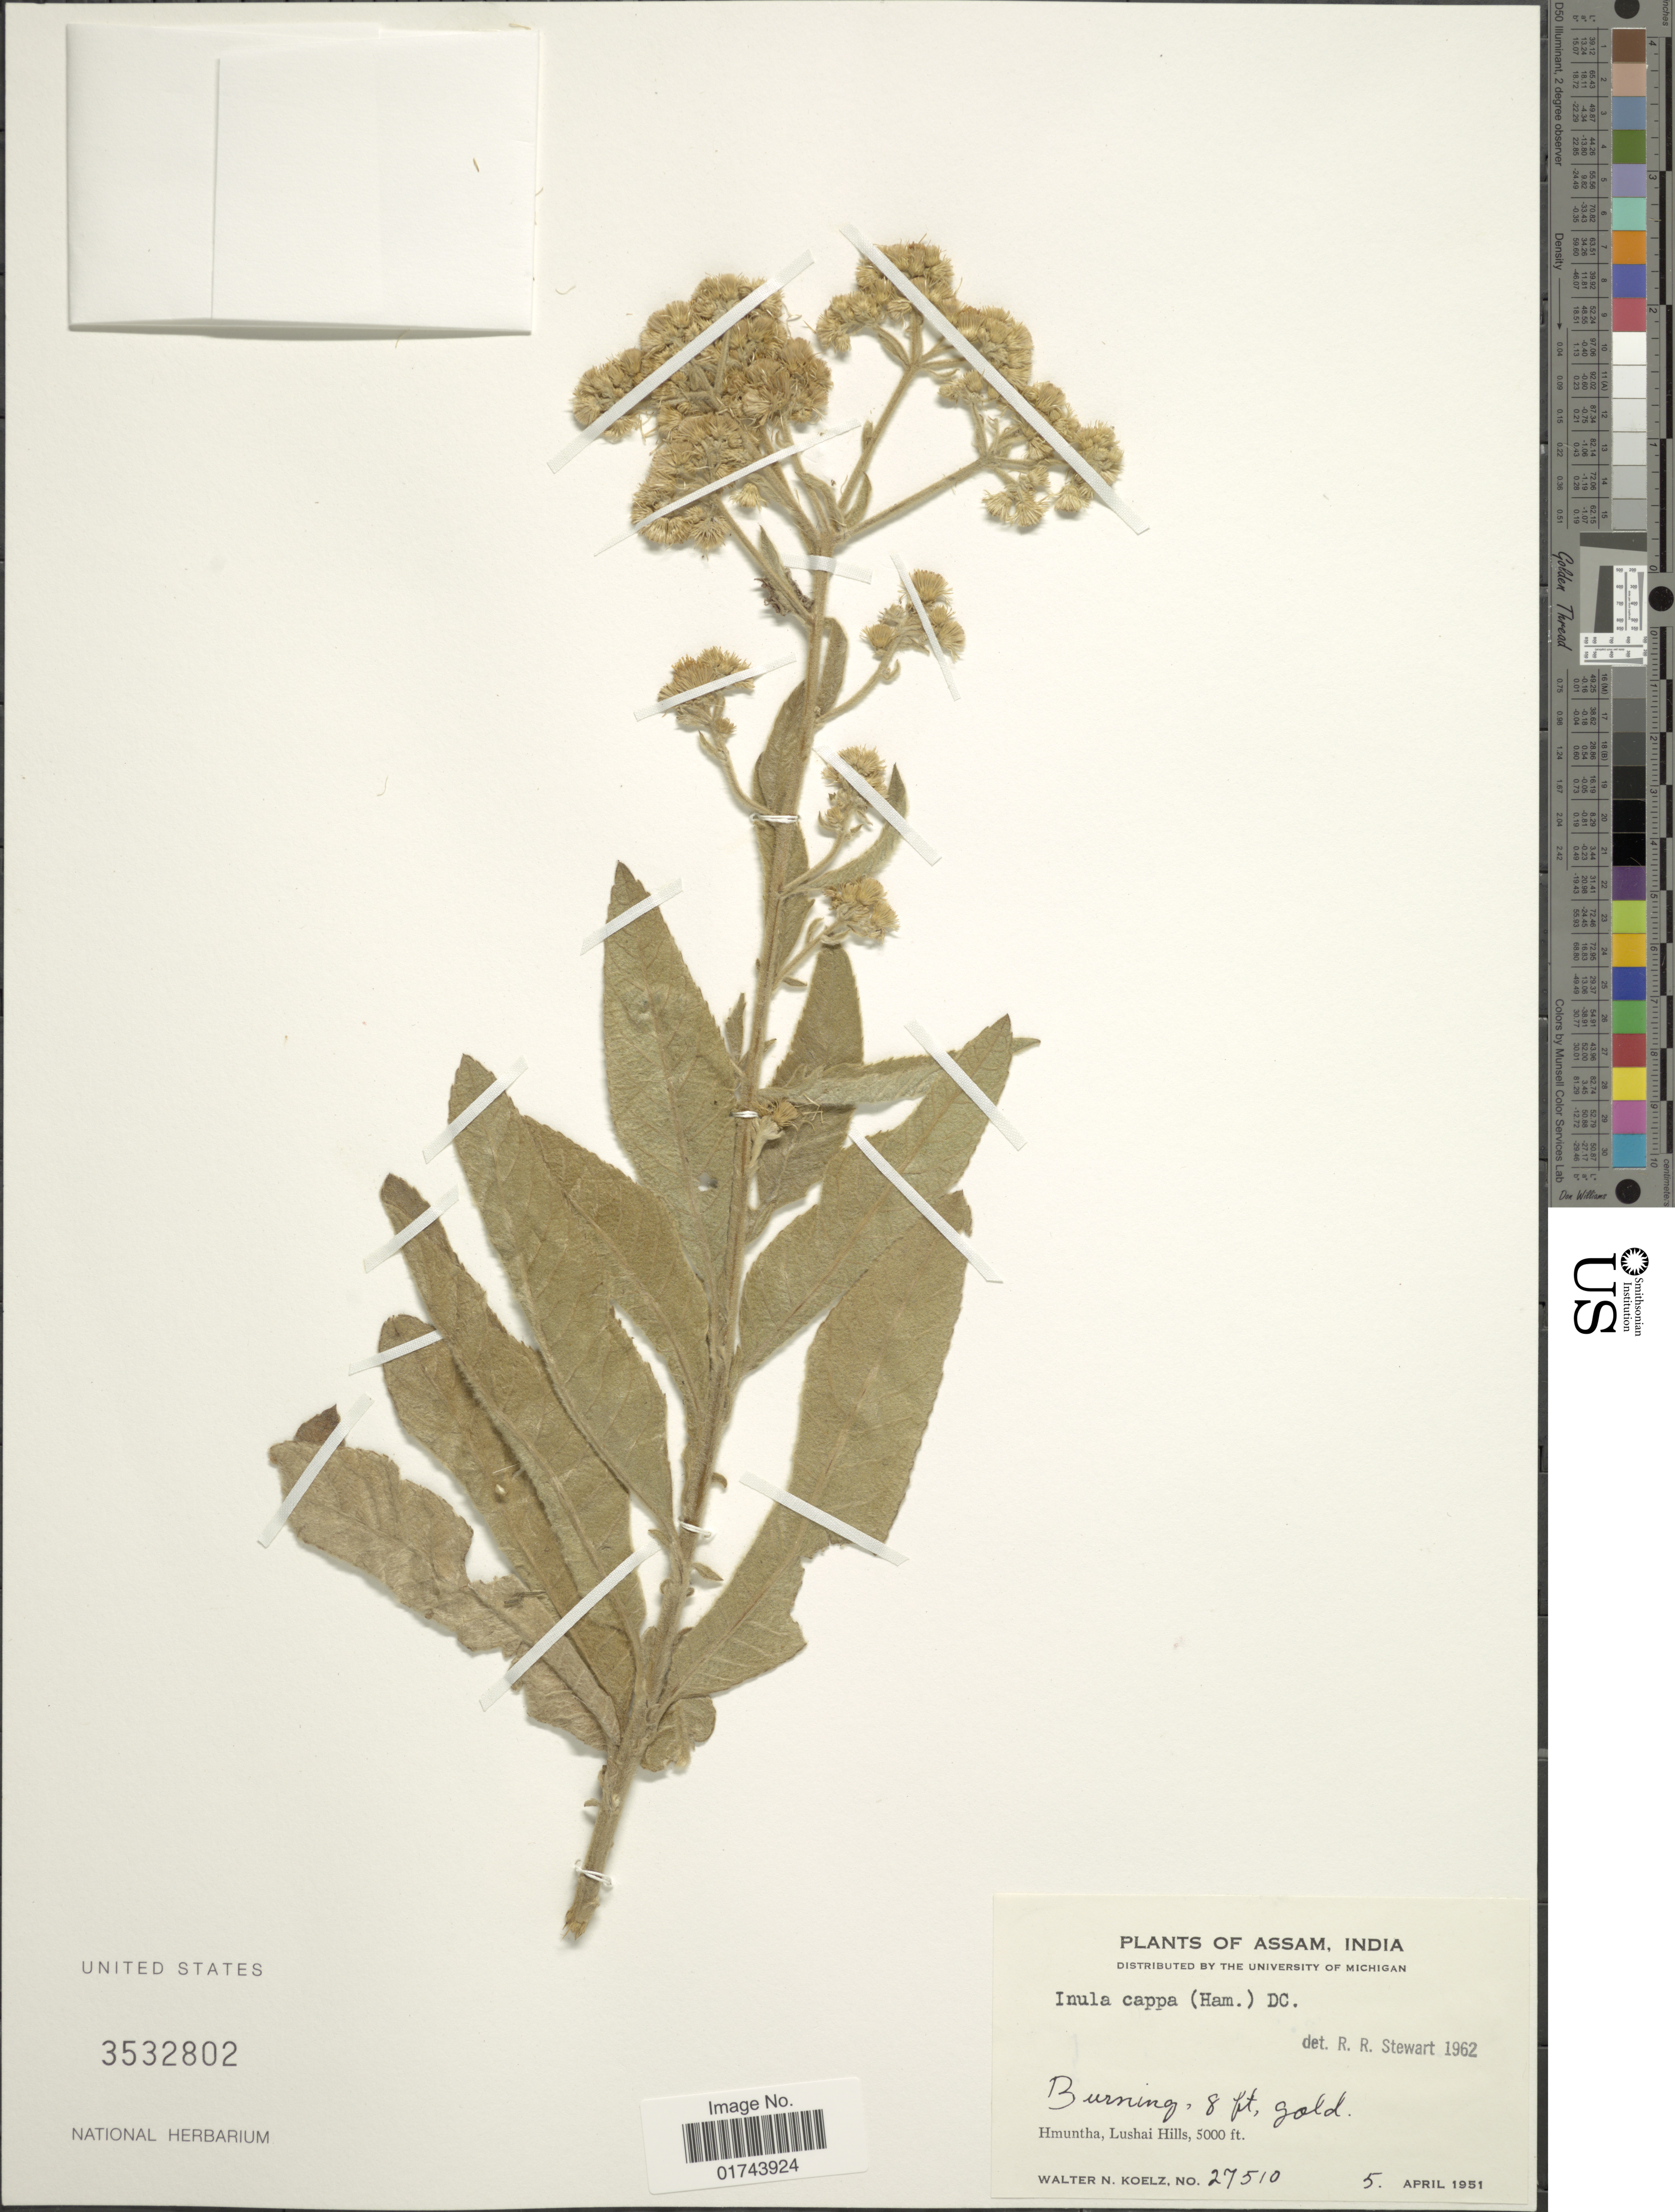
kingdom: Plantae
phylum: Tracheophyta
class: Magnoliopsida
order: Asterales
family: Asteraceae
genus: Inula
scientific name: Inula cappa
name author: (Buch.-Ham. ex D. Don) DC.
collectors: W. N. Koelz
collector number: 27510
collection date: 1951-04-05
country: India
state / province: Assam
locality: Hmuntha, Lushai Hills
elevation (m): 1524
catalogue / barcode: US 3532802